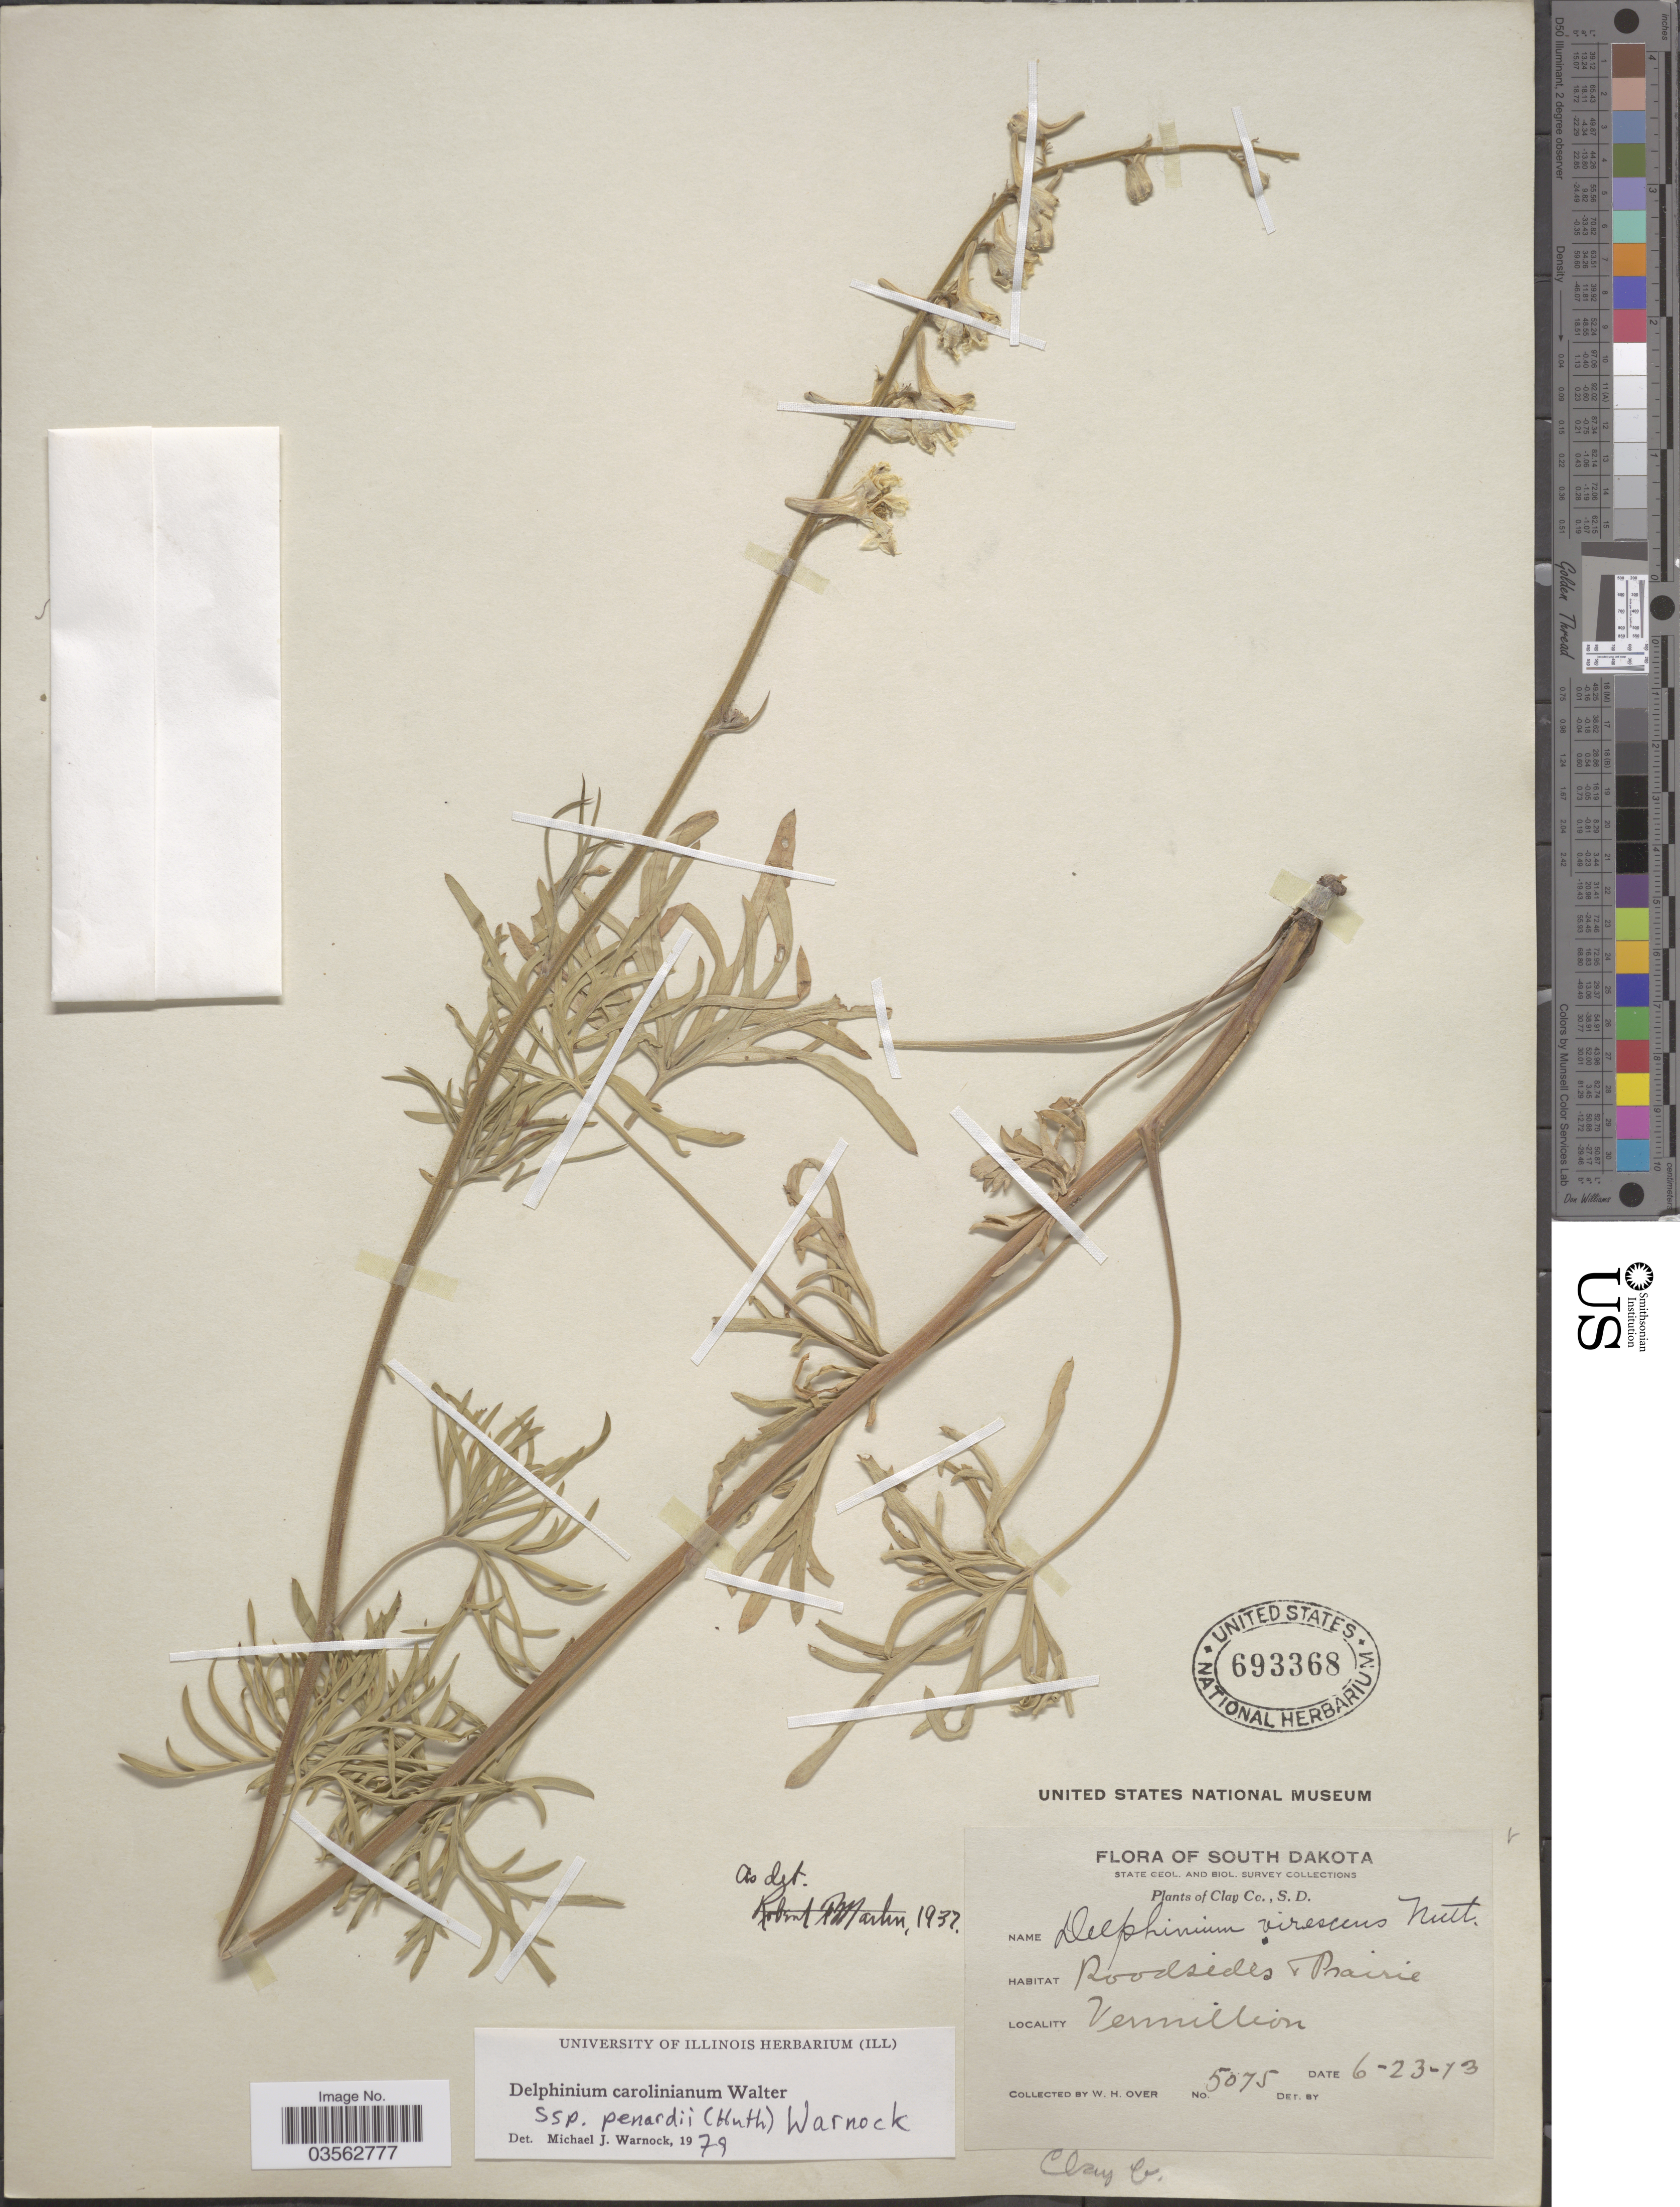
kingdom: Plantae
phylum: Tracheophyta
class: Magnoliopsida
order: Ranunculales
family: Ranunculaceae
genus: Delphinium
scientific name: Delphinium carolinianum subsp. penardii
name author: (Huth) M.J. Warnock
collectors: W. Over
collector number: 5075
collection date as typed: Transcribed d/m/y: 23/6/13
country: United States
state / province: South Dakota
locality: Vermillion. Clay Co.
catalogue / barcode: US 693368